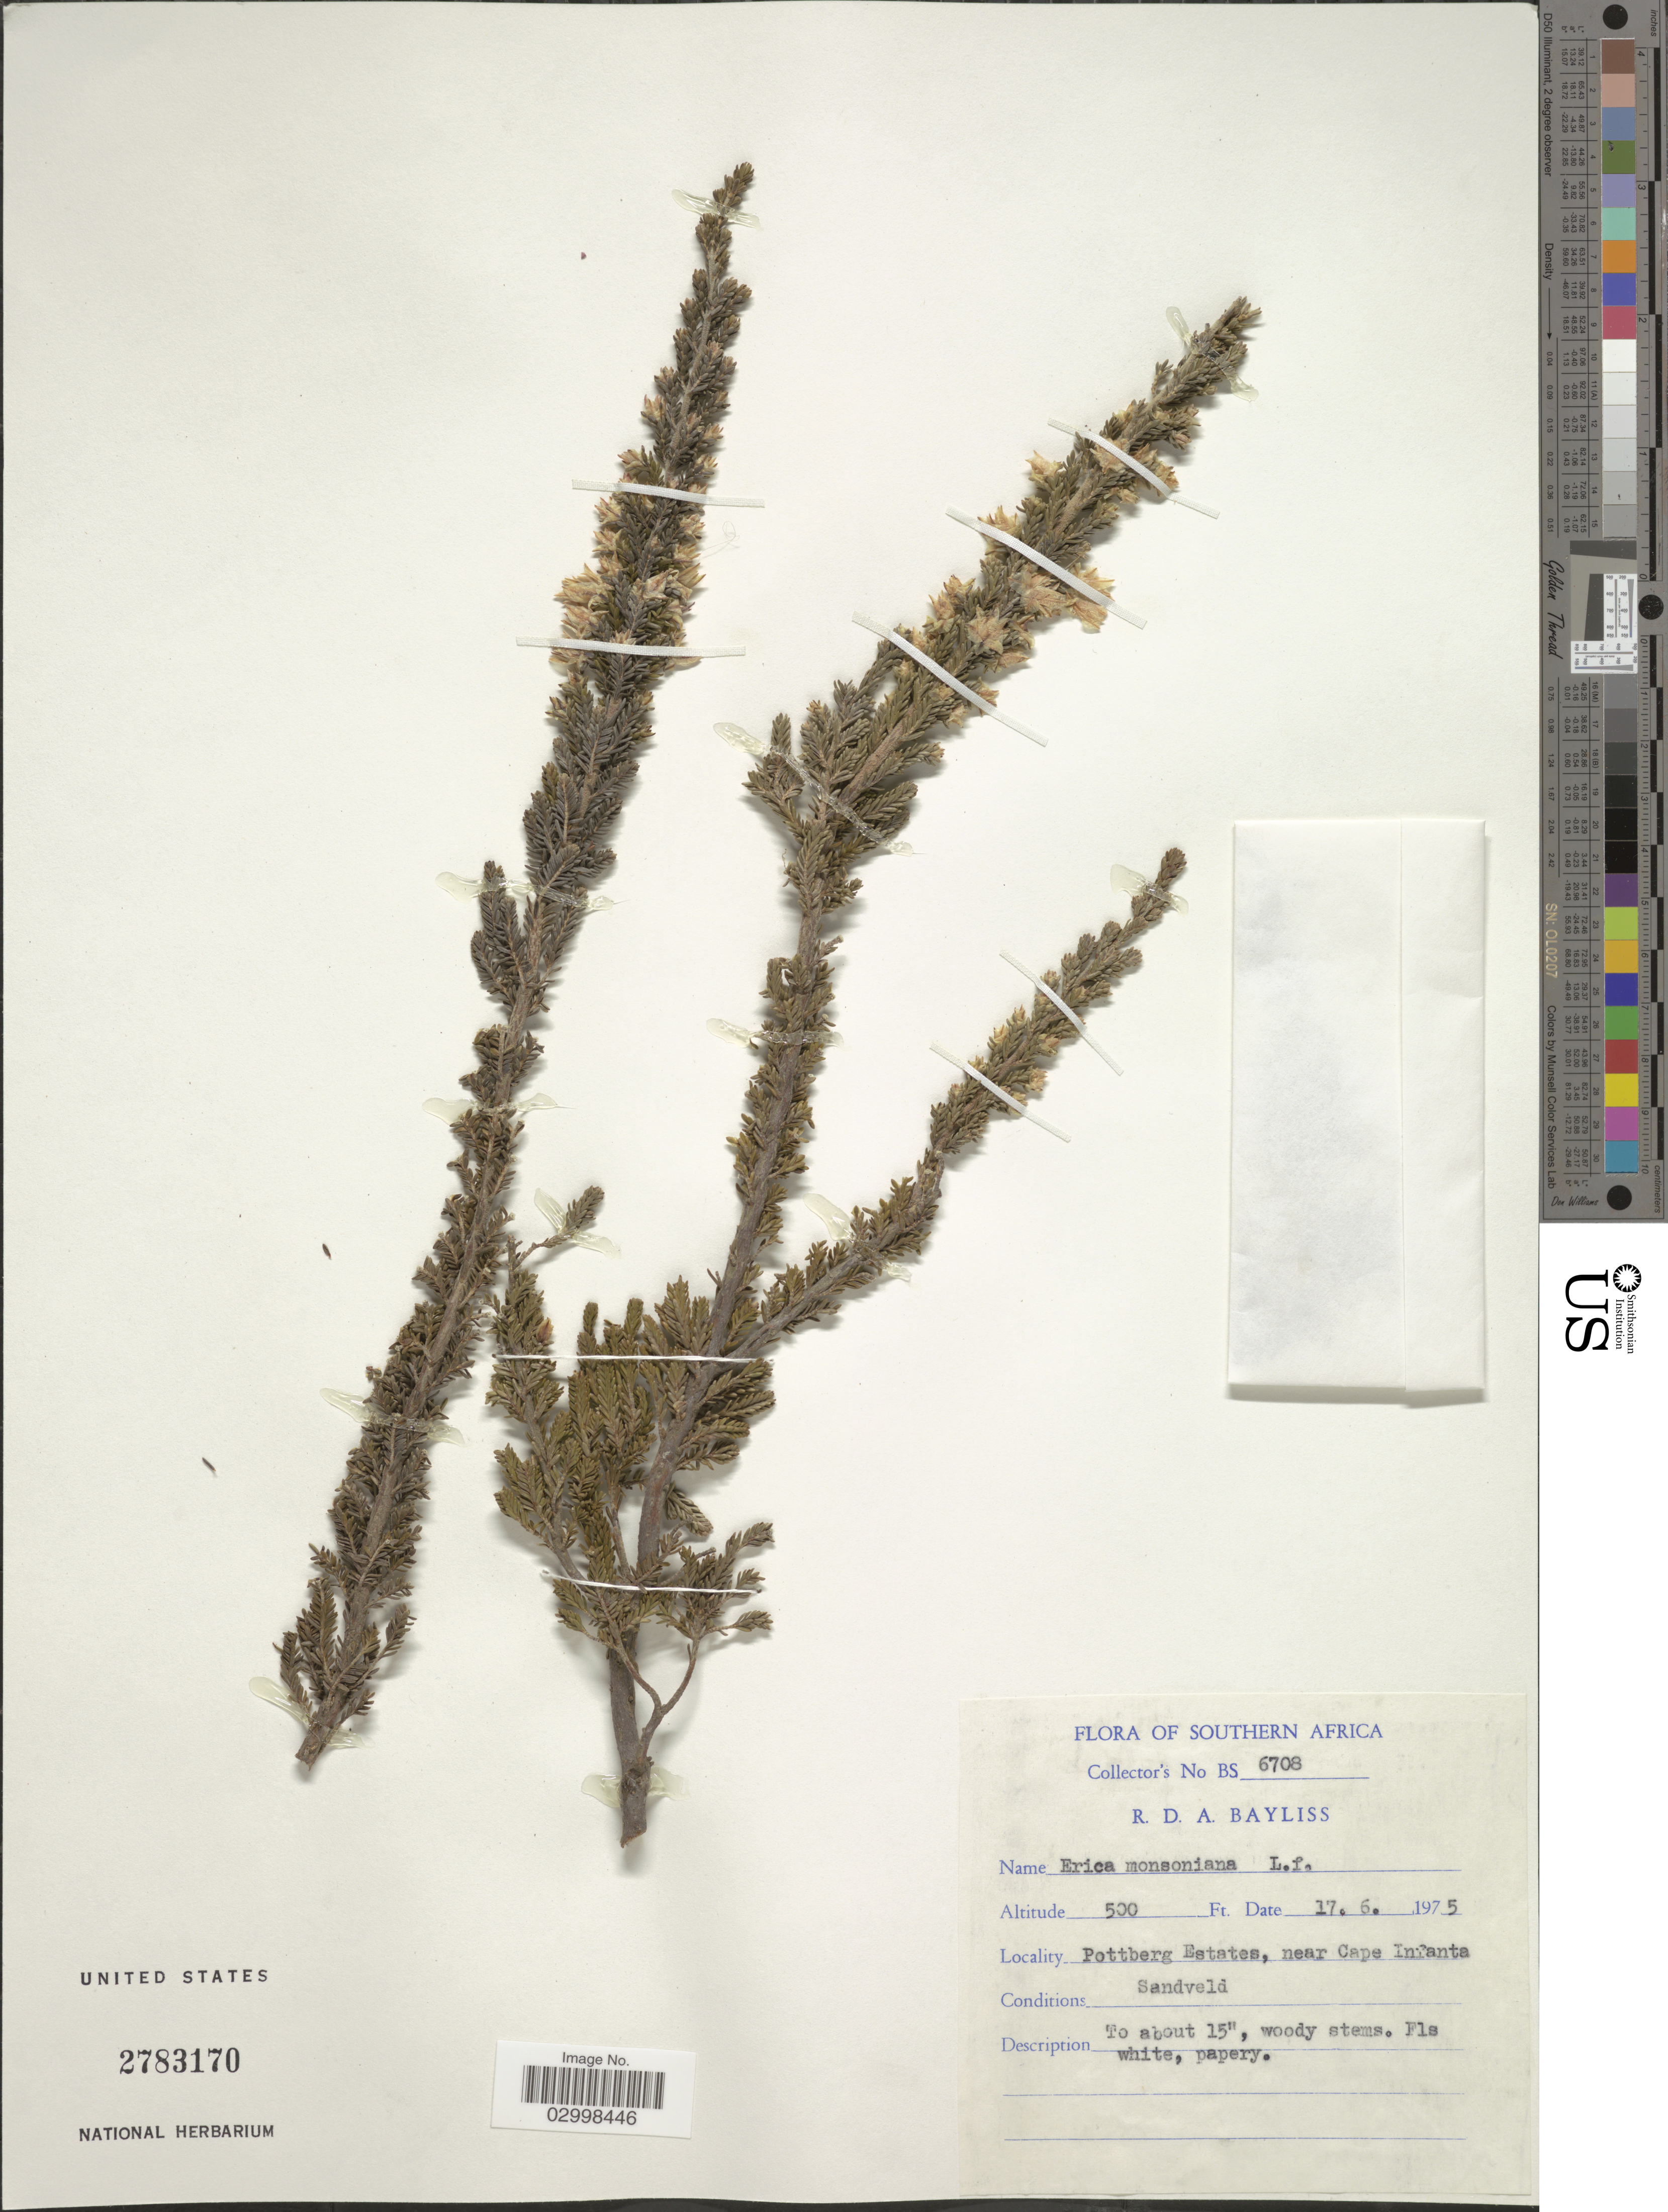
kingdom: Plantae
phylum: Tracheophyta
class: Magnoliopsida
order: Ericales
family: Ericaceae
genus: Erica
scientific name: Erica monsoniana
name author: L. f.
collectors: R. Bayliss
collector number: BS6708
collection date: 1975-06-17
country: South Africa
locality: Southern Africa. Pottberg Estates, near Cape Infanta.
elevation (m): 152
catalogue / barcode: US 2783170